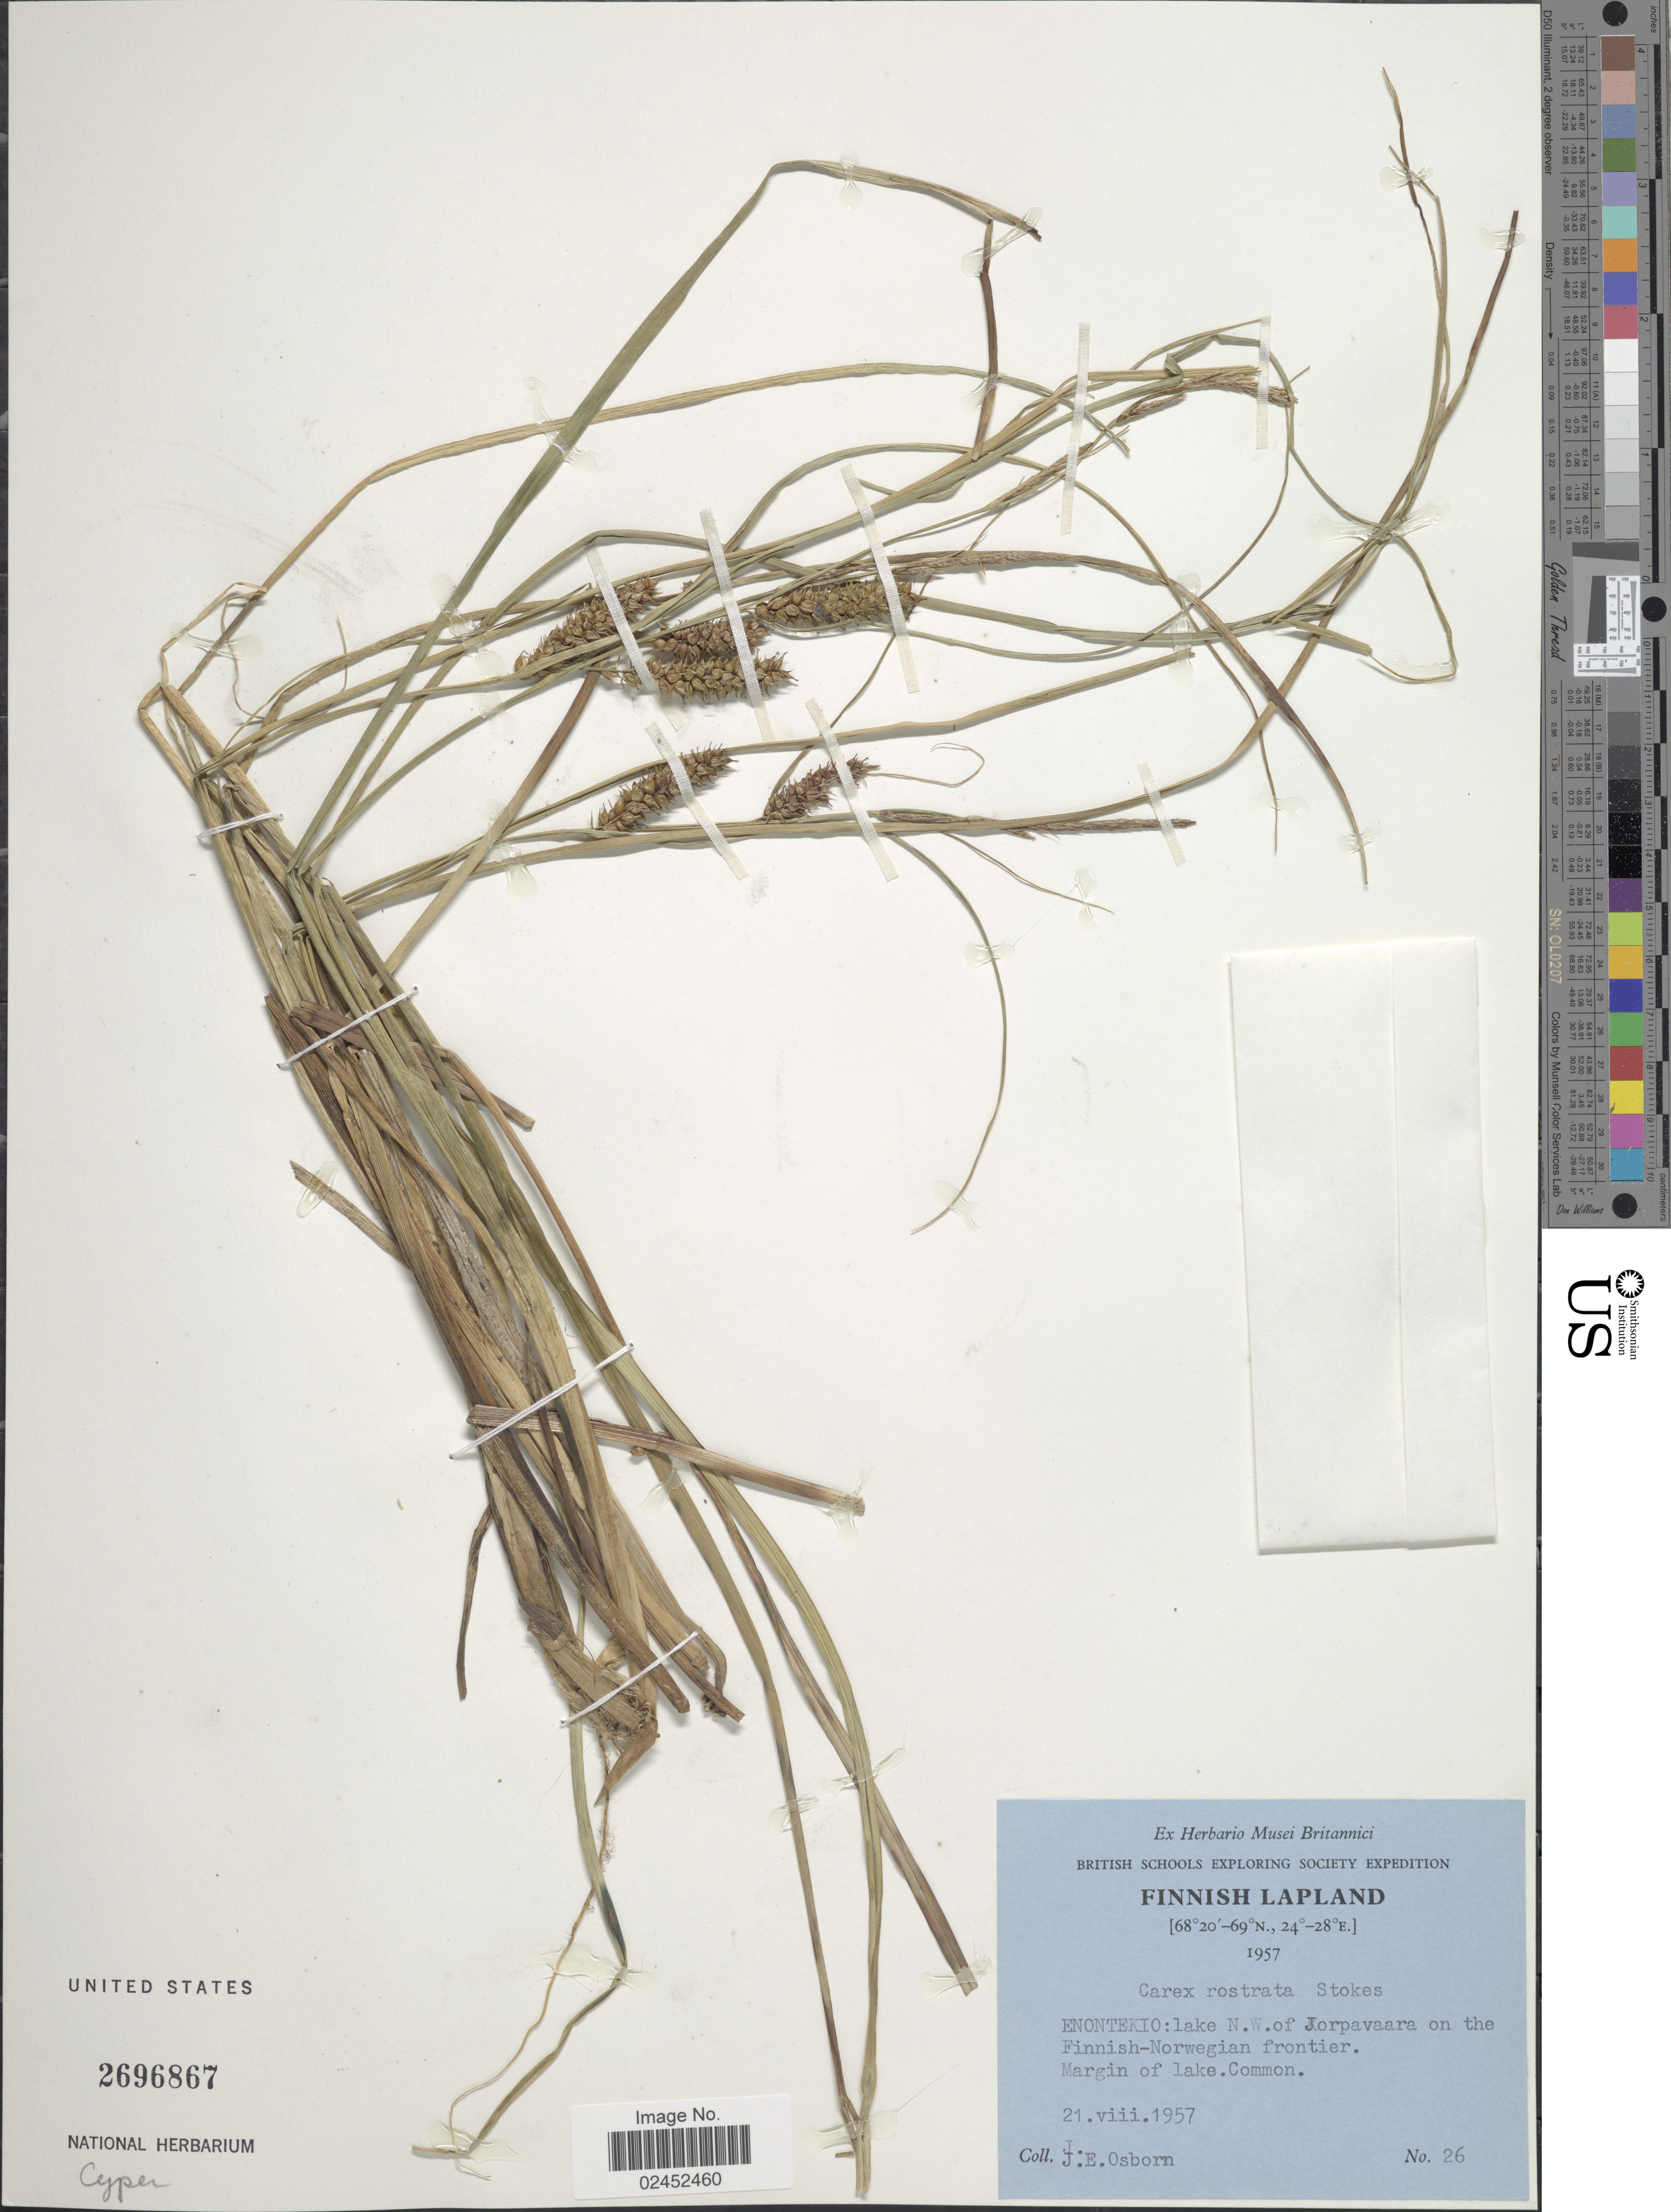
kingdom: Plantae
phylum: Tracheophyta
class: Liliopsida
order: Poales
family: Cyperaceae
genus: Carex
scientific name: Carex rostrata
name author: Stokes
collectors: J. Osborn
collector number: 26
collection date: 1957-08-21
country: Finland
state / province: Lappi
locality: Finnish Lapland. Enontekio: lake N.W. of Jorpavaara on the Finish-Norwegian frontier, Margin of lake .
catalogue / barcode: US 2696867